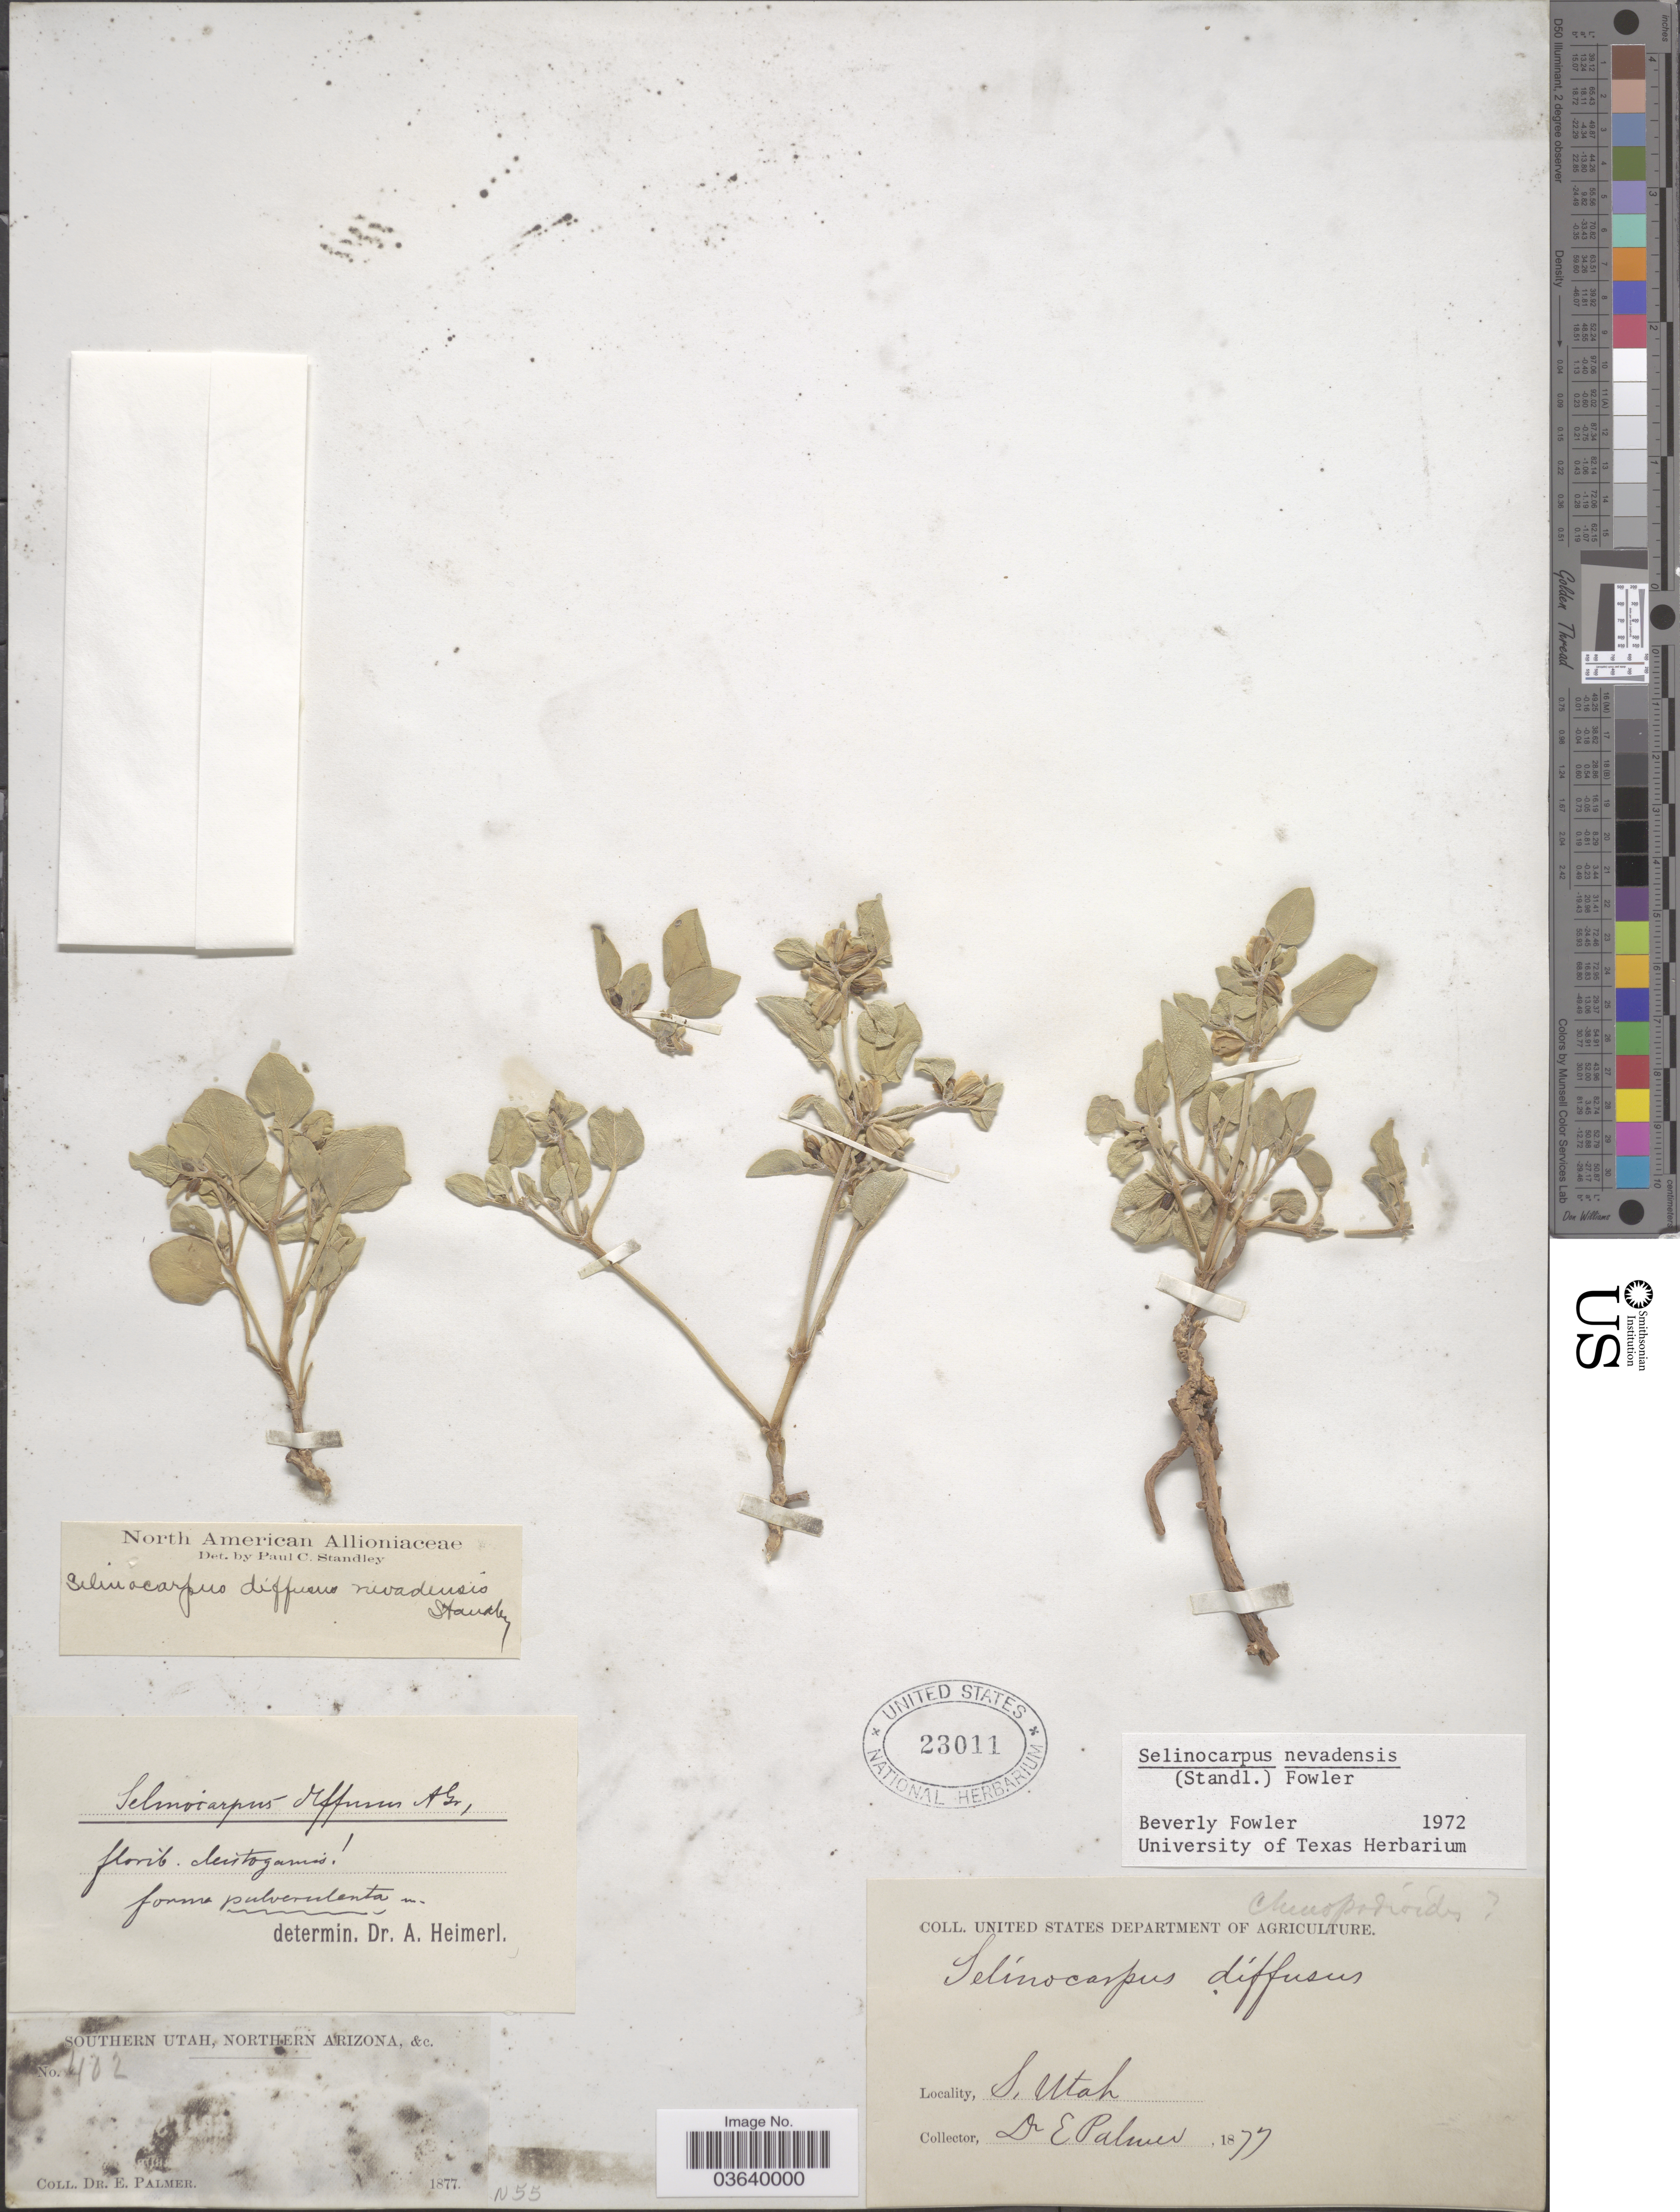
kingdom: Plantae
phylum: Tracheophyta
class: Magnoliopsida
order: Caryophyllales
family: Nyctaginaceae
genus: Acleisanthes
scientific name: Acleisanthes nevadensis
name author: (Standl.) B.L. Turner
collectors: E. Palmer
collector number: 402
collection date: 1877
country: United States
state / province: Utah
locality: S. Utah.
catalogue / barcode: US 23011